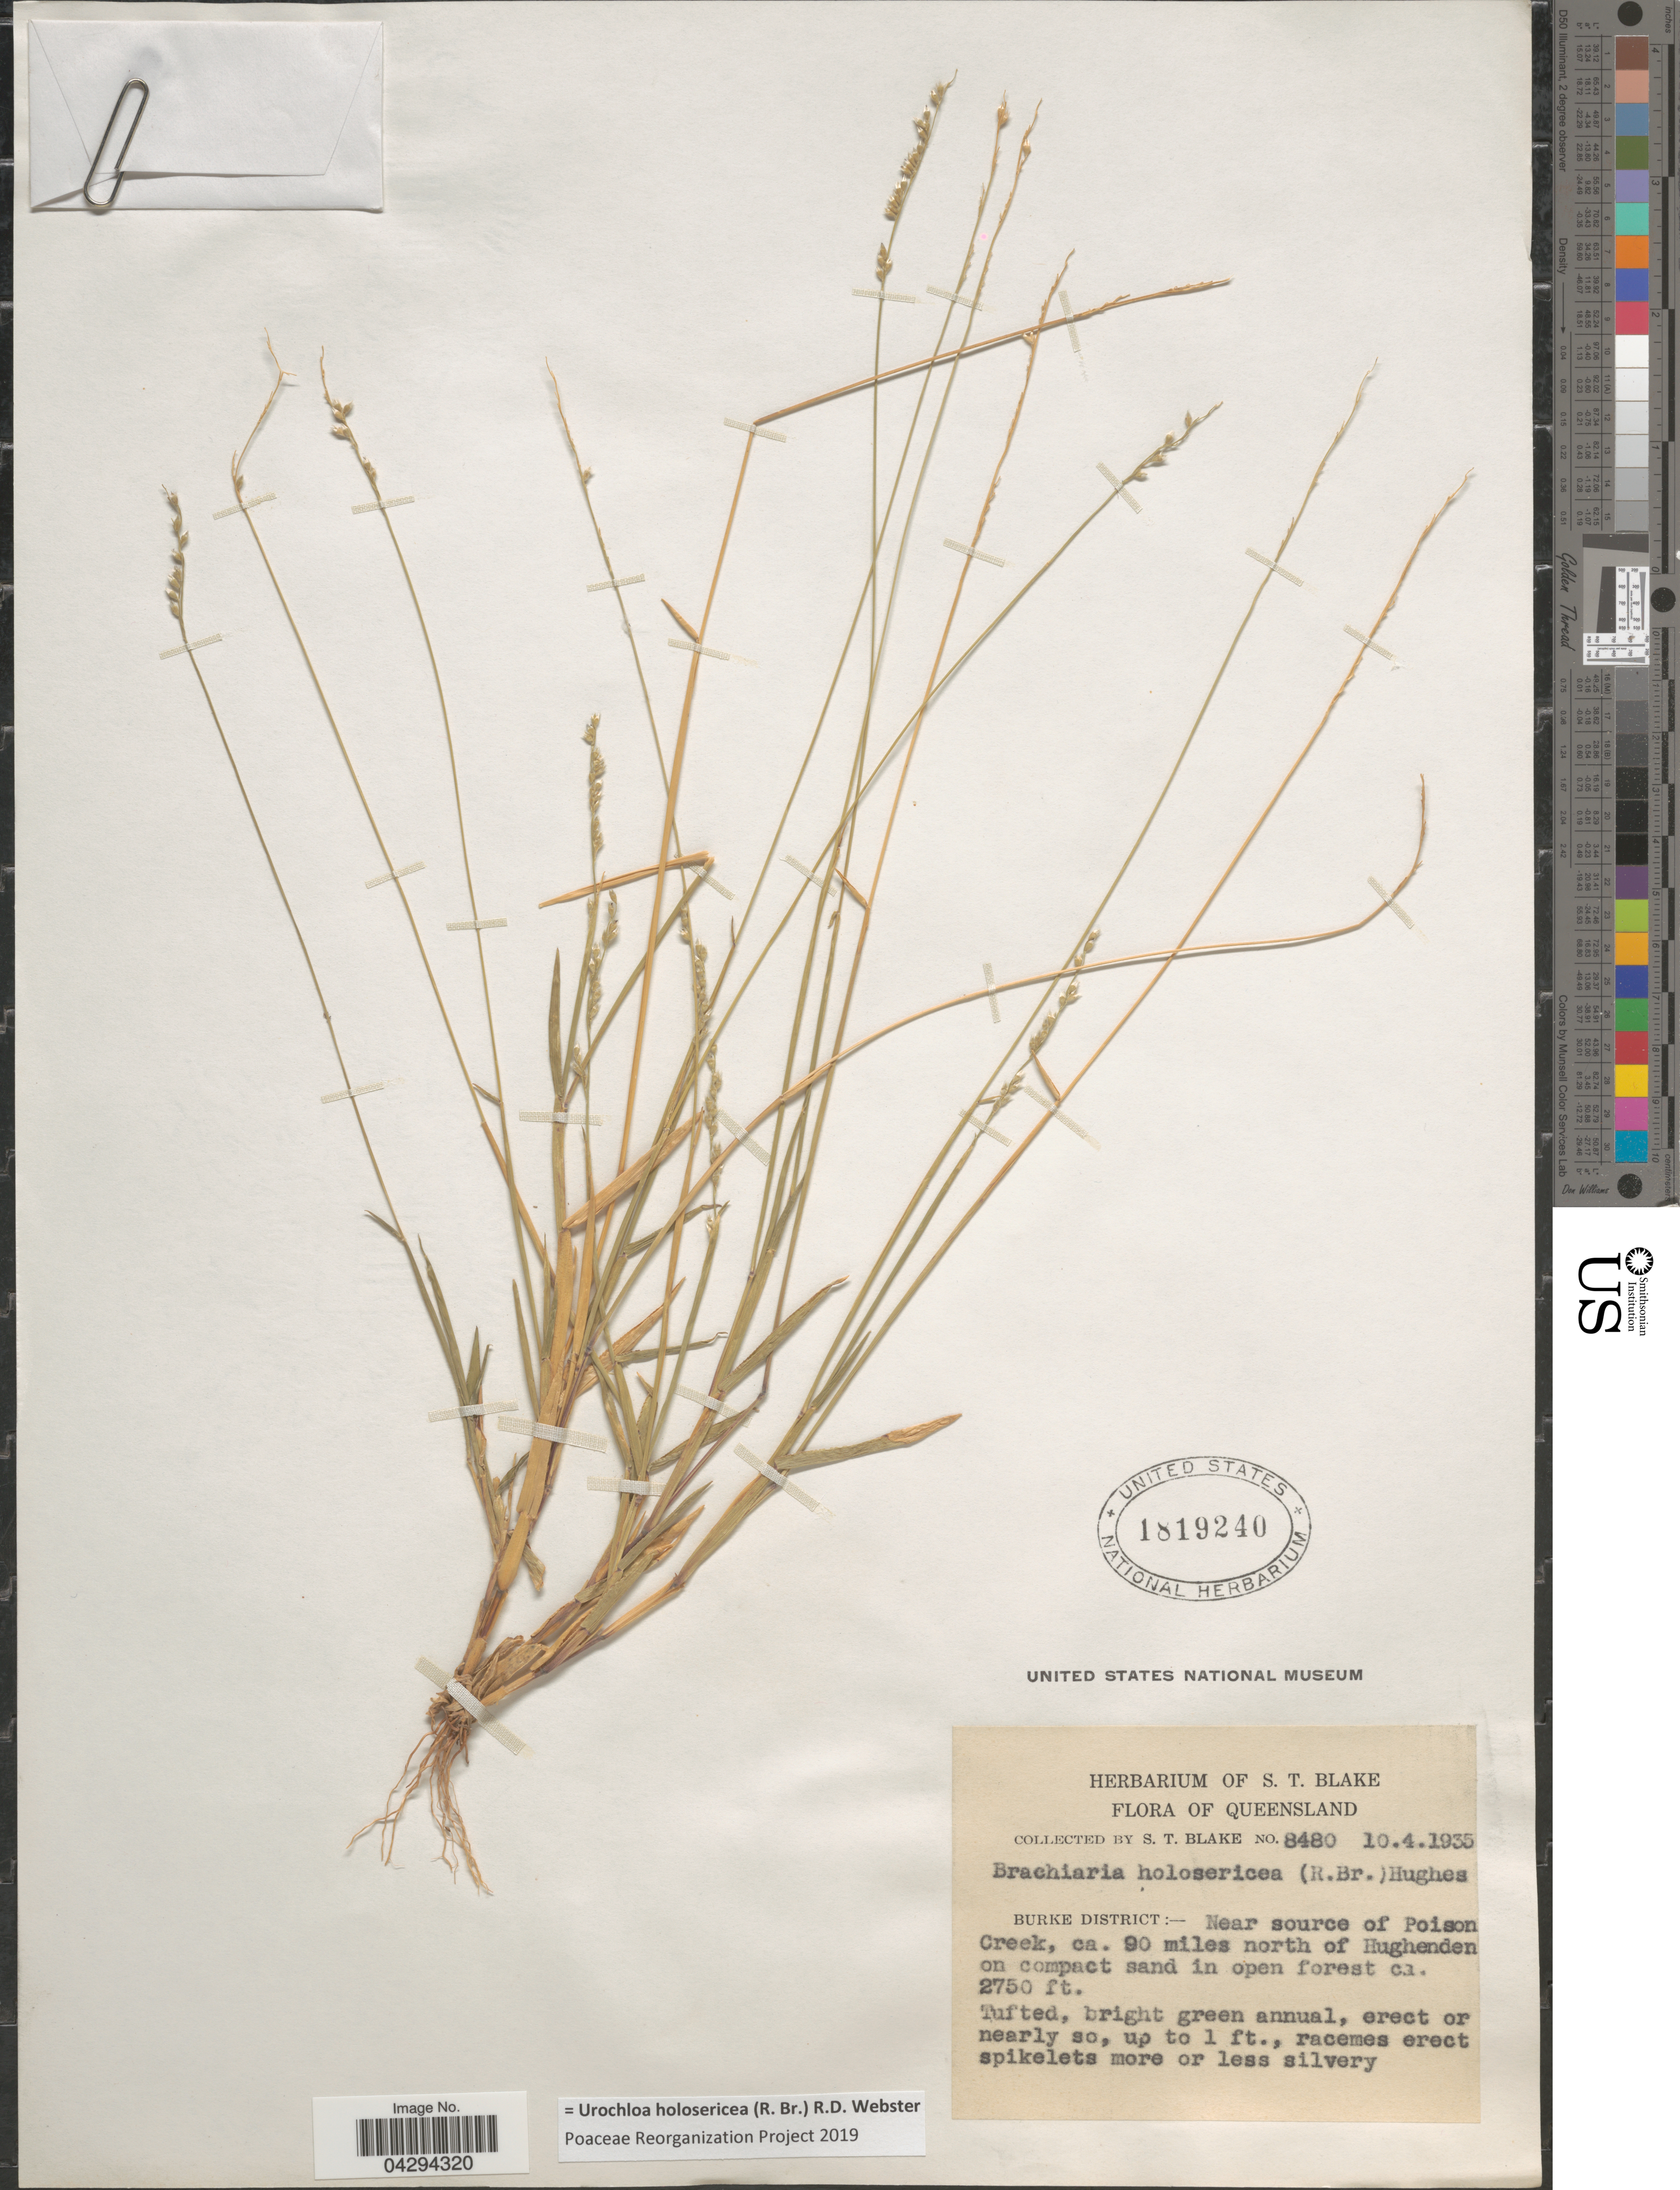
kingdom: Plantae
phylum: Tracheophyta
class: Liliopsida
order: Poales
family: Poaceae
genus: Urochloa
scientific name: Urochloa holosericea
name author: (R. Br.) R.D. Webster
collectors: S. T. Blake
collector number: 8480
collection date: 1935-04-10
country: Australia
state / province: Queensland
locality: Burke District:-Near source of Poison Creek, ca. 90 miles north of Hughenden on compact sand in open forest.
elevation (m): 838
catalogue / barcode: US 1819240